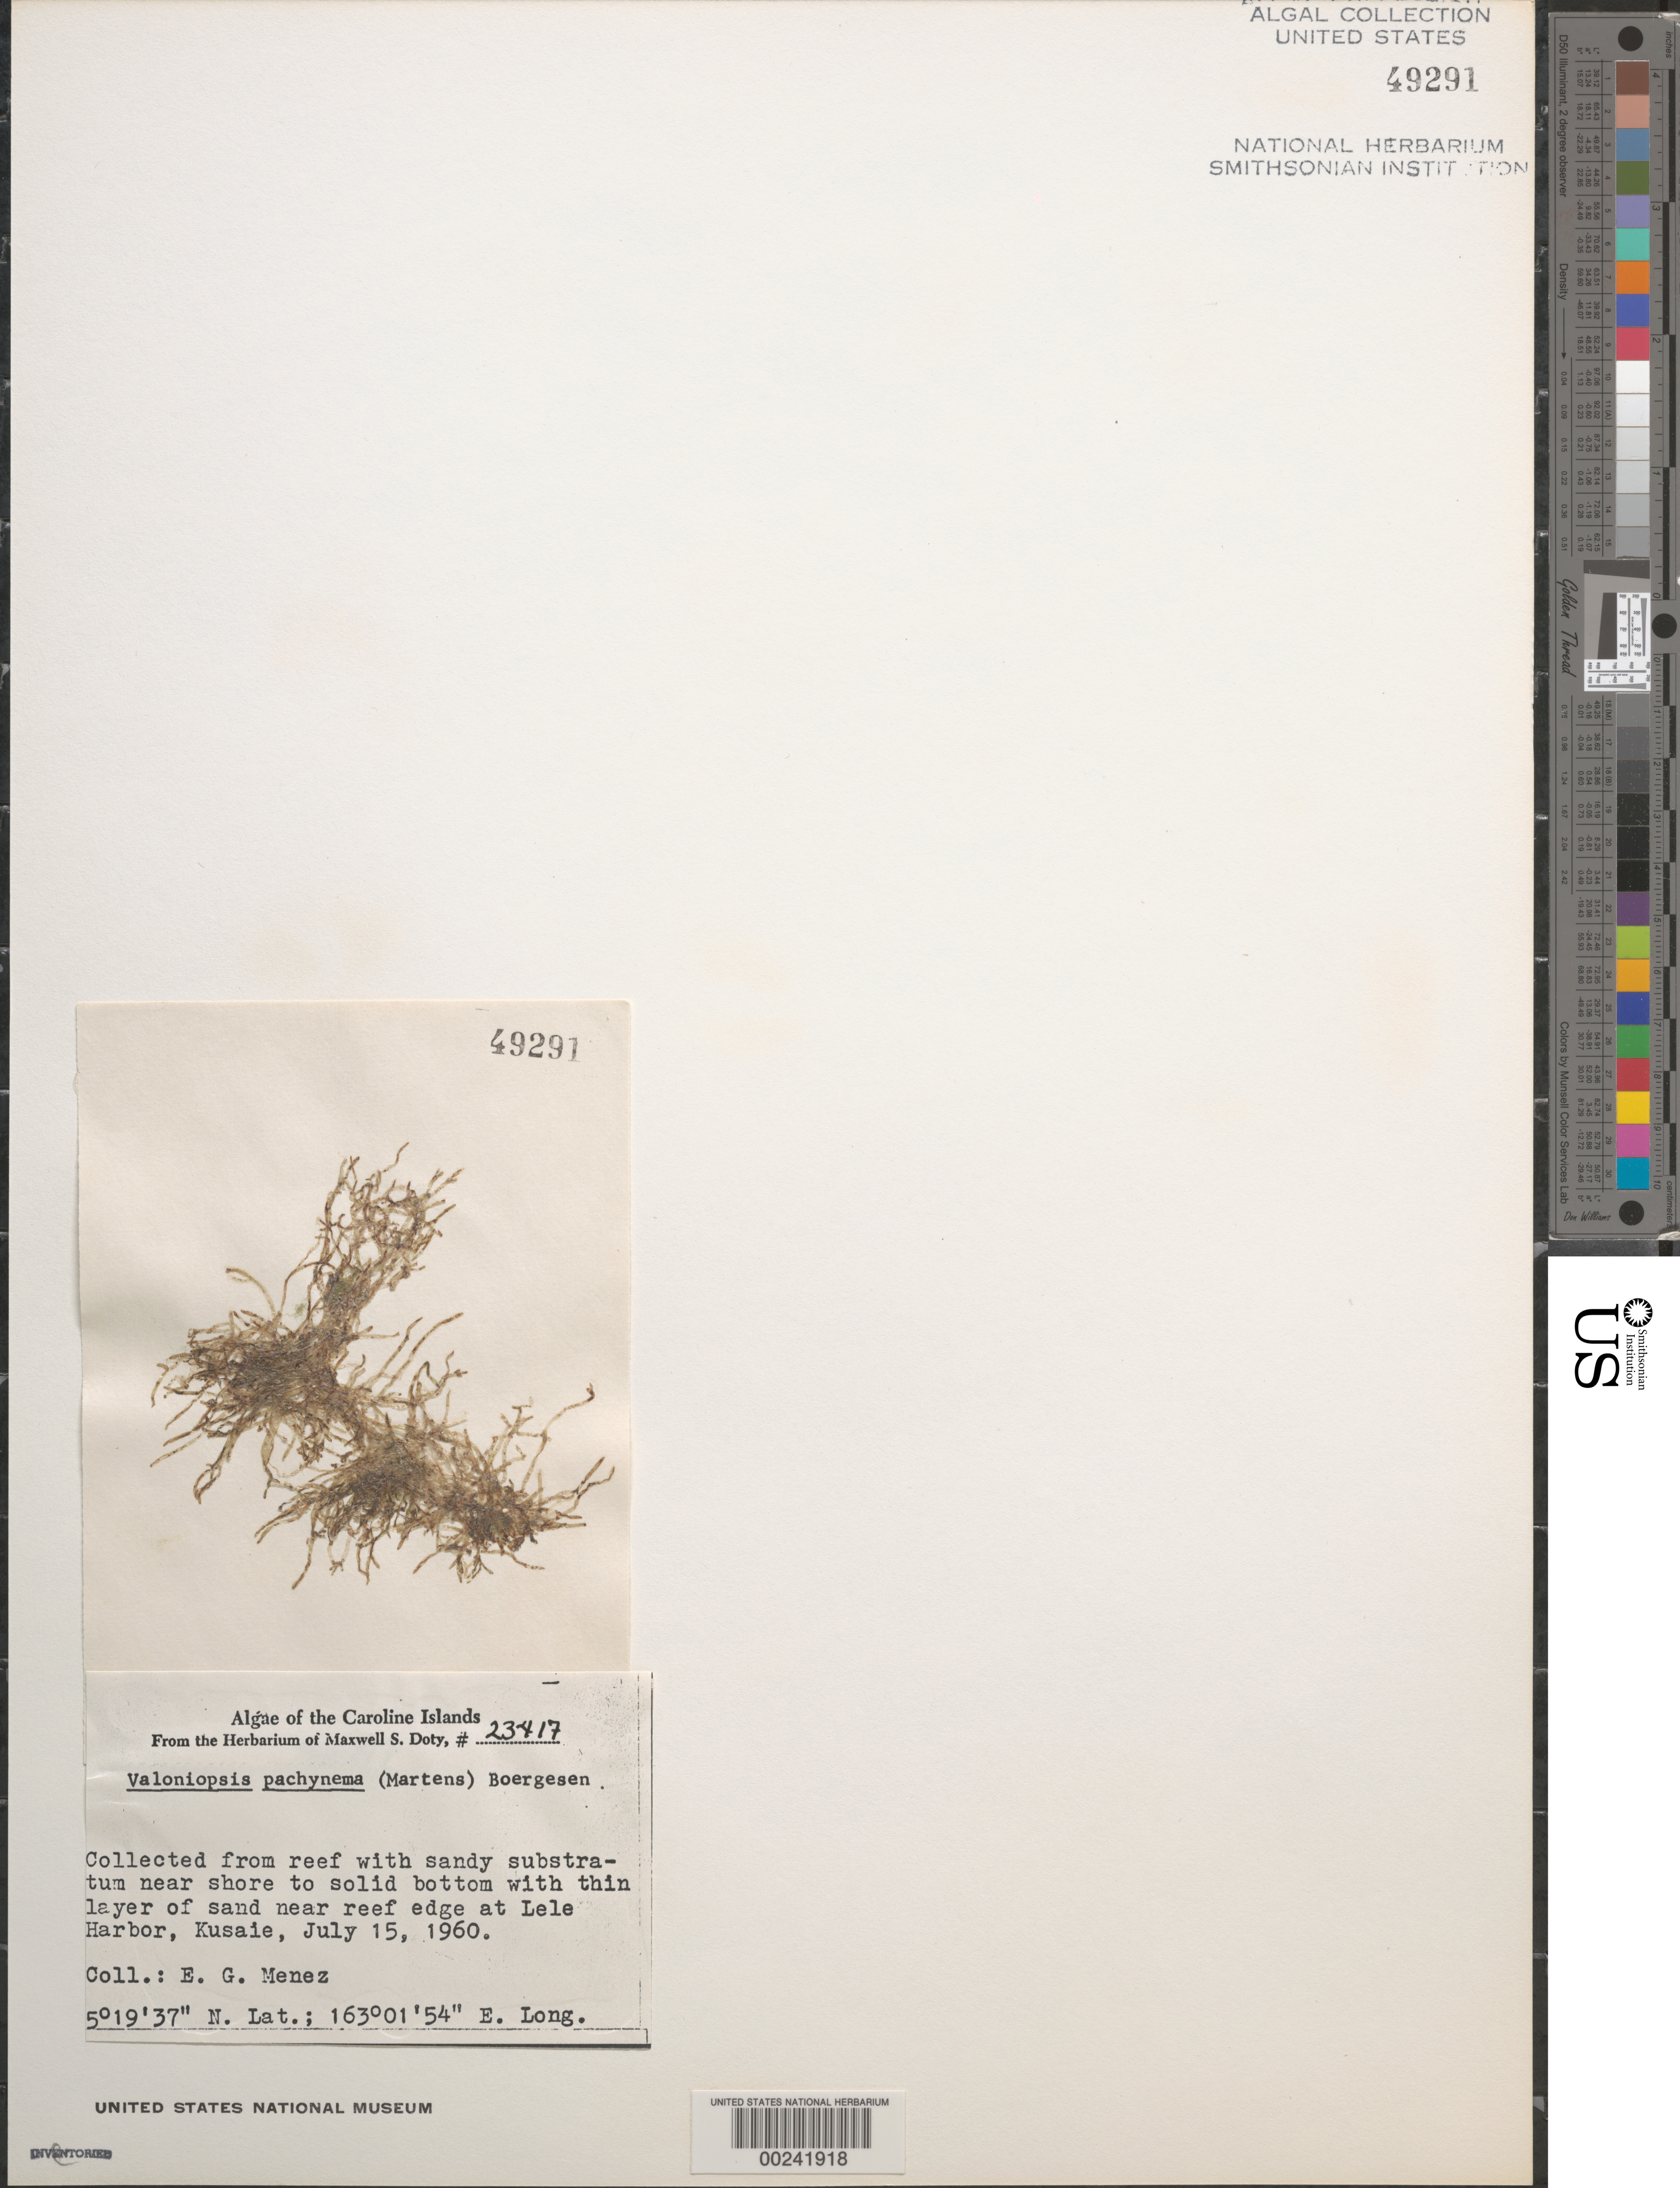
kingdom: Plantae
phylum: Chlorophyta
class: Ulvophyceae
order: Siphonocladales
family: Valoniaceae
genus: Valoniopsis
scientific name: Valoniopsis pachynema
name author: (G. Martens) Børgesen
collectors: Meñez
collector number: MSD 23417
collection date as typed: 15 Jul 1960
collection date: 1960-07-15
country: Micronesia, Federated States of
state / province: Kosrae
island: Kosrae [Kusaie]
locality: Lele Harbor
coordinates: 5 19' 37" N, 163 01' 54" E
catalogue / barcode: US 49291